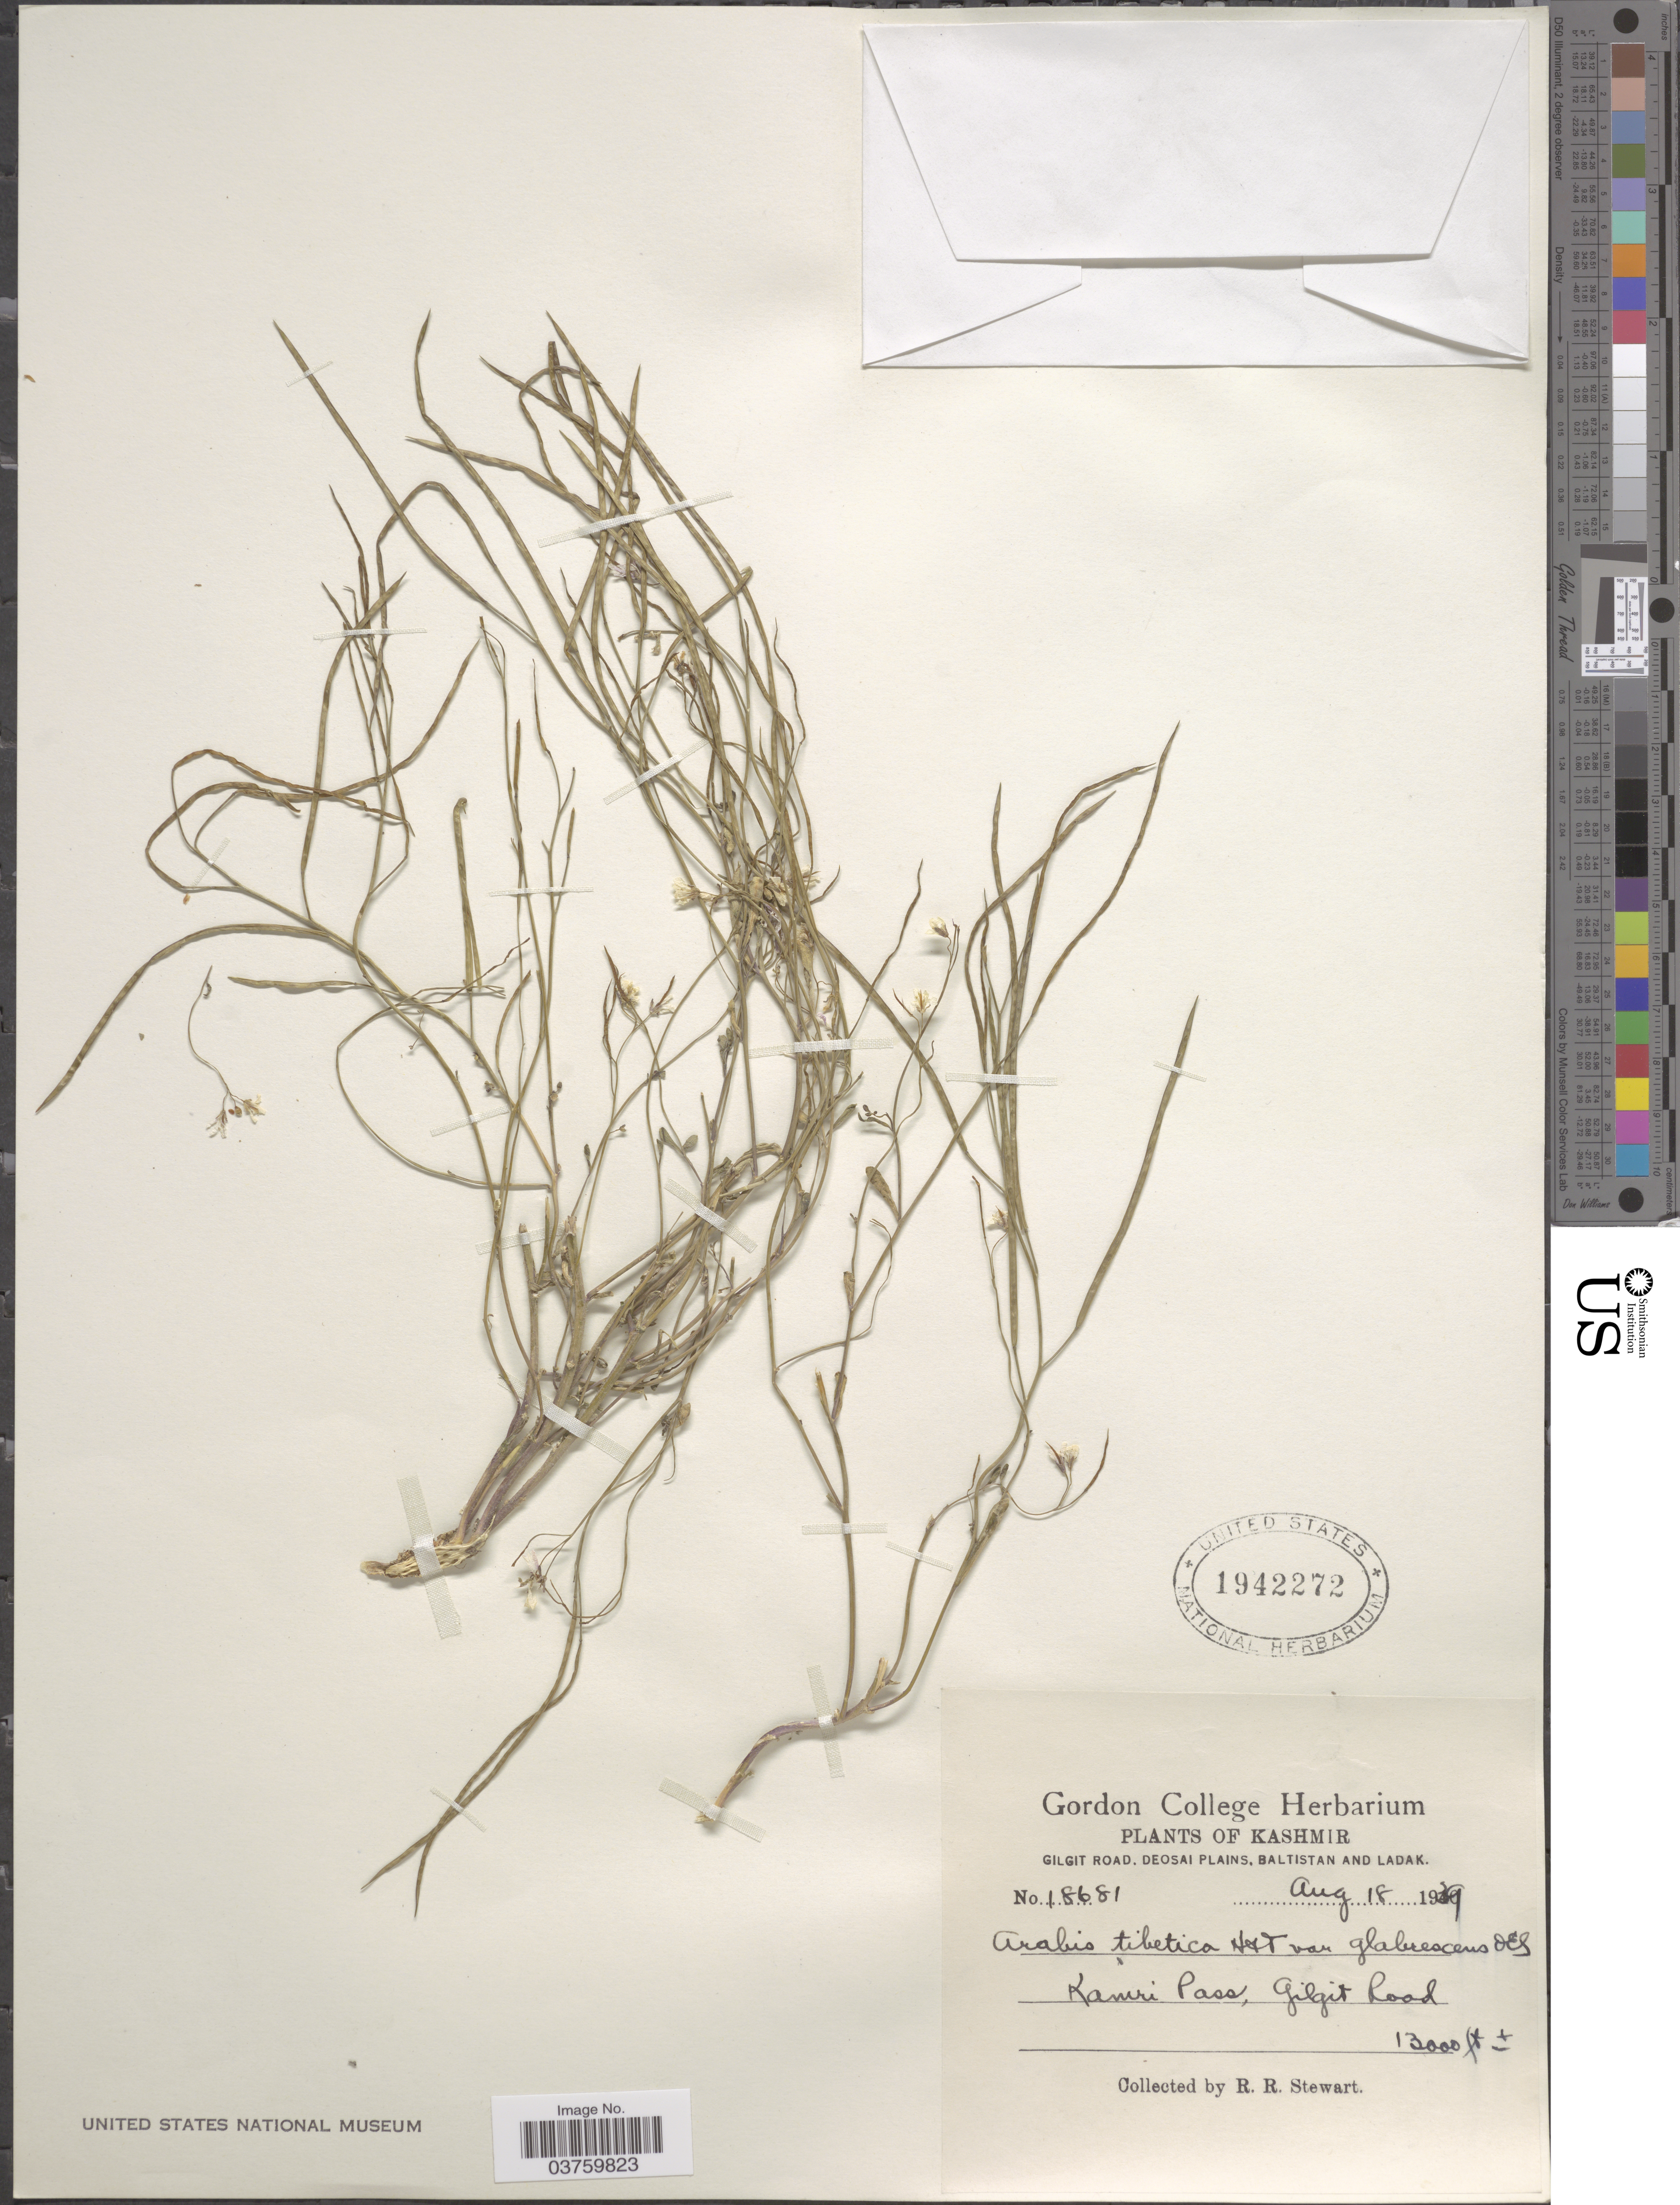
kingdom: Plantae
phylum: Tracheophyta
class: Magnoliopsida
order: Brassicales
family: Brassicaceae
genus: Arabis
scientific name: Arabis tibetica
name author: Hook. f. & Thomson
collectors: R. Stewart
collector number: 18681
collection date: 1939-08-18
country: Pakistan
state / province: Gilgit-Baltistan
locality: Kashmir. Gilgit Road, Deosai Plains, Baltistan and Ladak. Kamri Pass, Gilgit Road.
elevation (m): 3962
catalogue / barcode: US 1942272